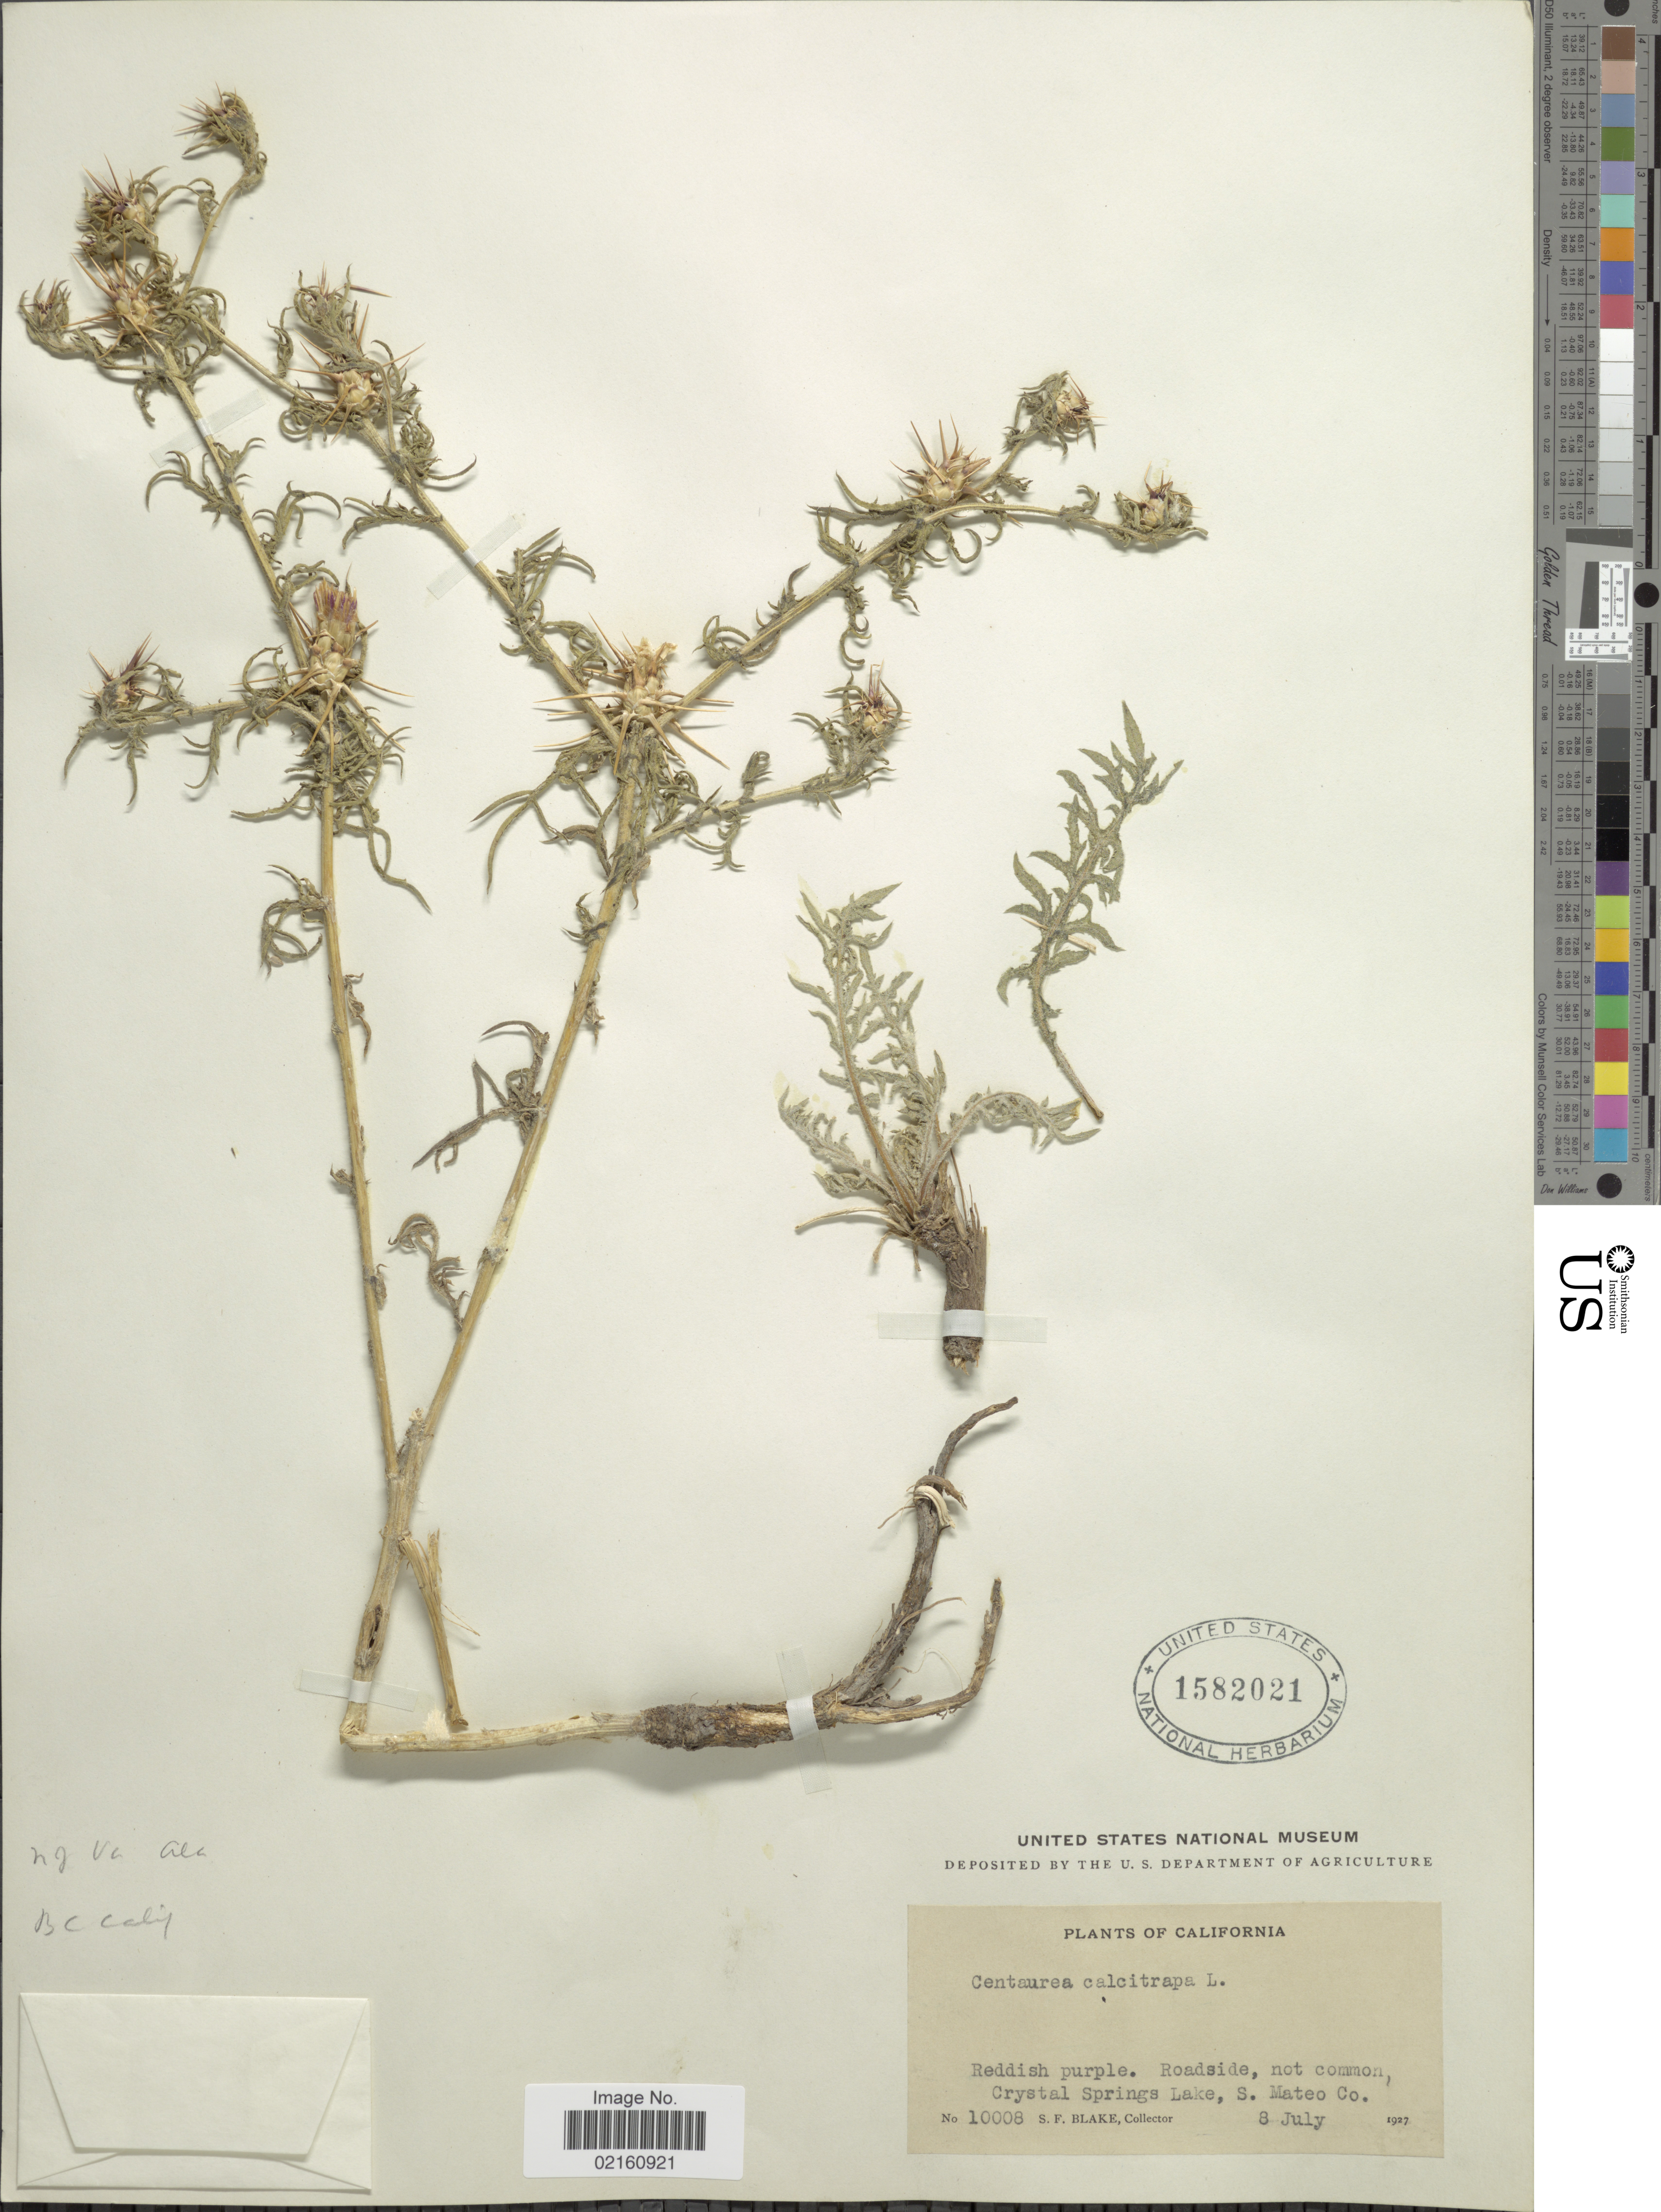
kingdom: Plantae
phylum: Tracheophyta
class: Magnoliopsida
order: Asterales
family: Asteraceae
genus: Centaurea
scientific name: Centaurea calcitrapa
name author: L.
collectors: S. Blake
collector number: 10008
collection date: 1927-07-08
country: United States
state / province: California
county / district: San Mateo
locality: Crystal Springs Lake, S. Mateo Co.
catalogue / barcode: US 1582021